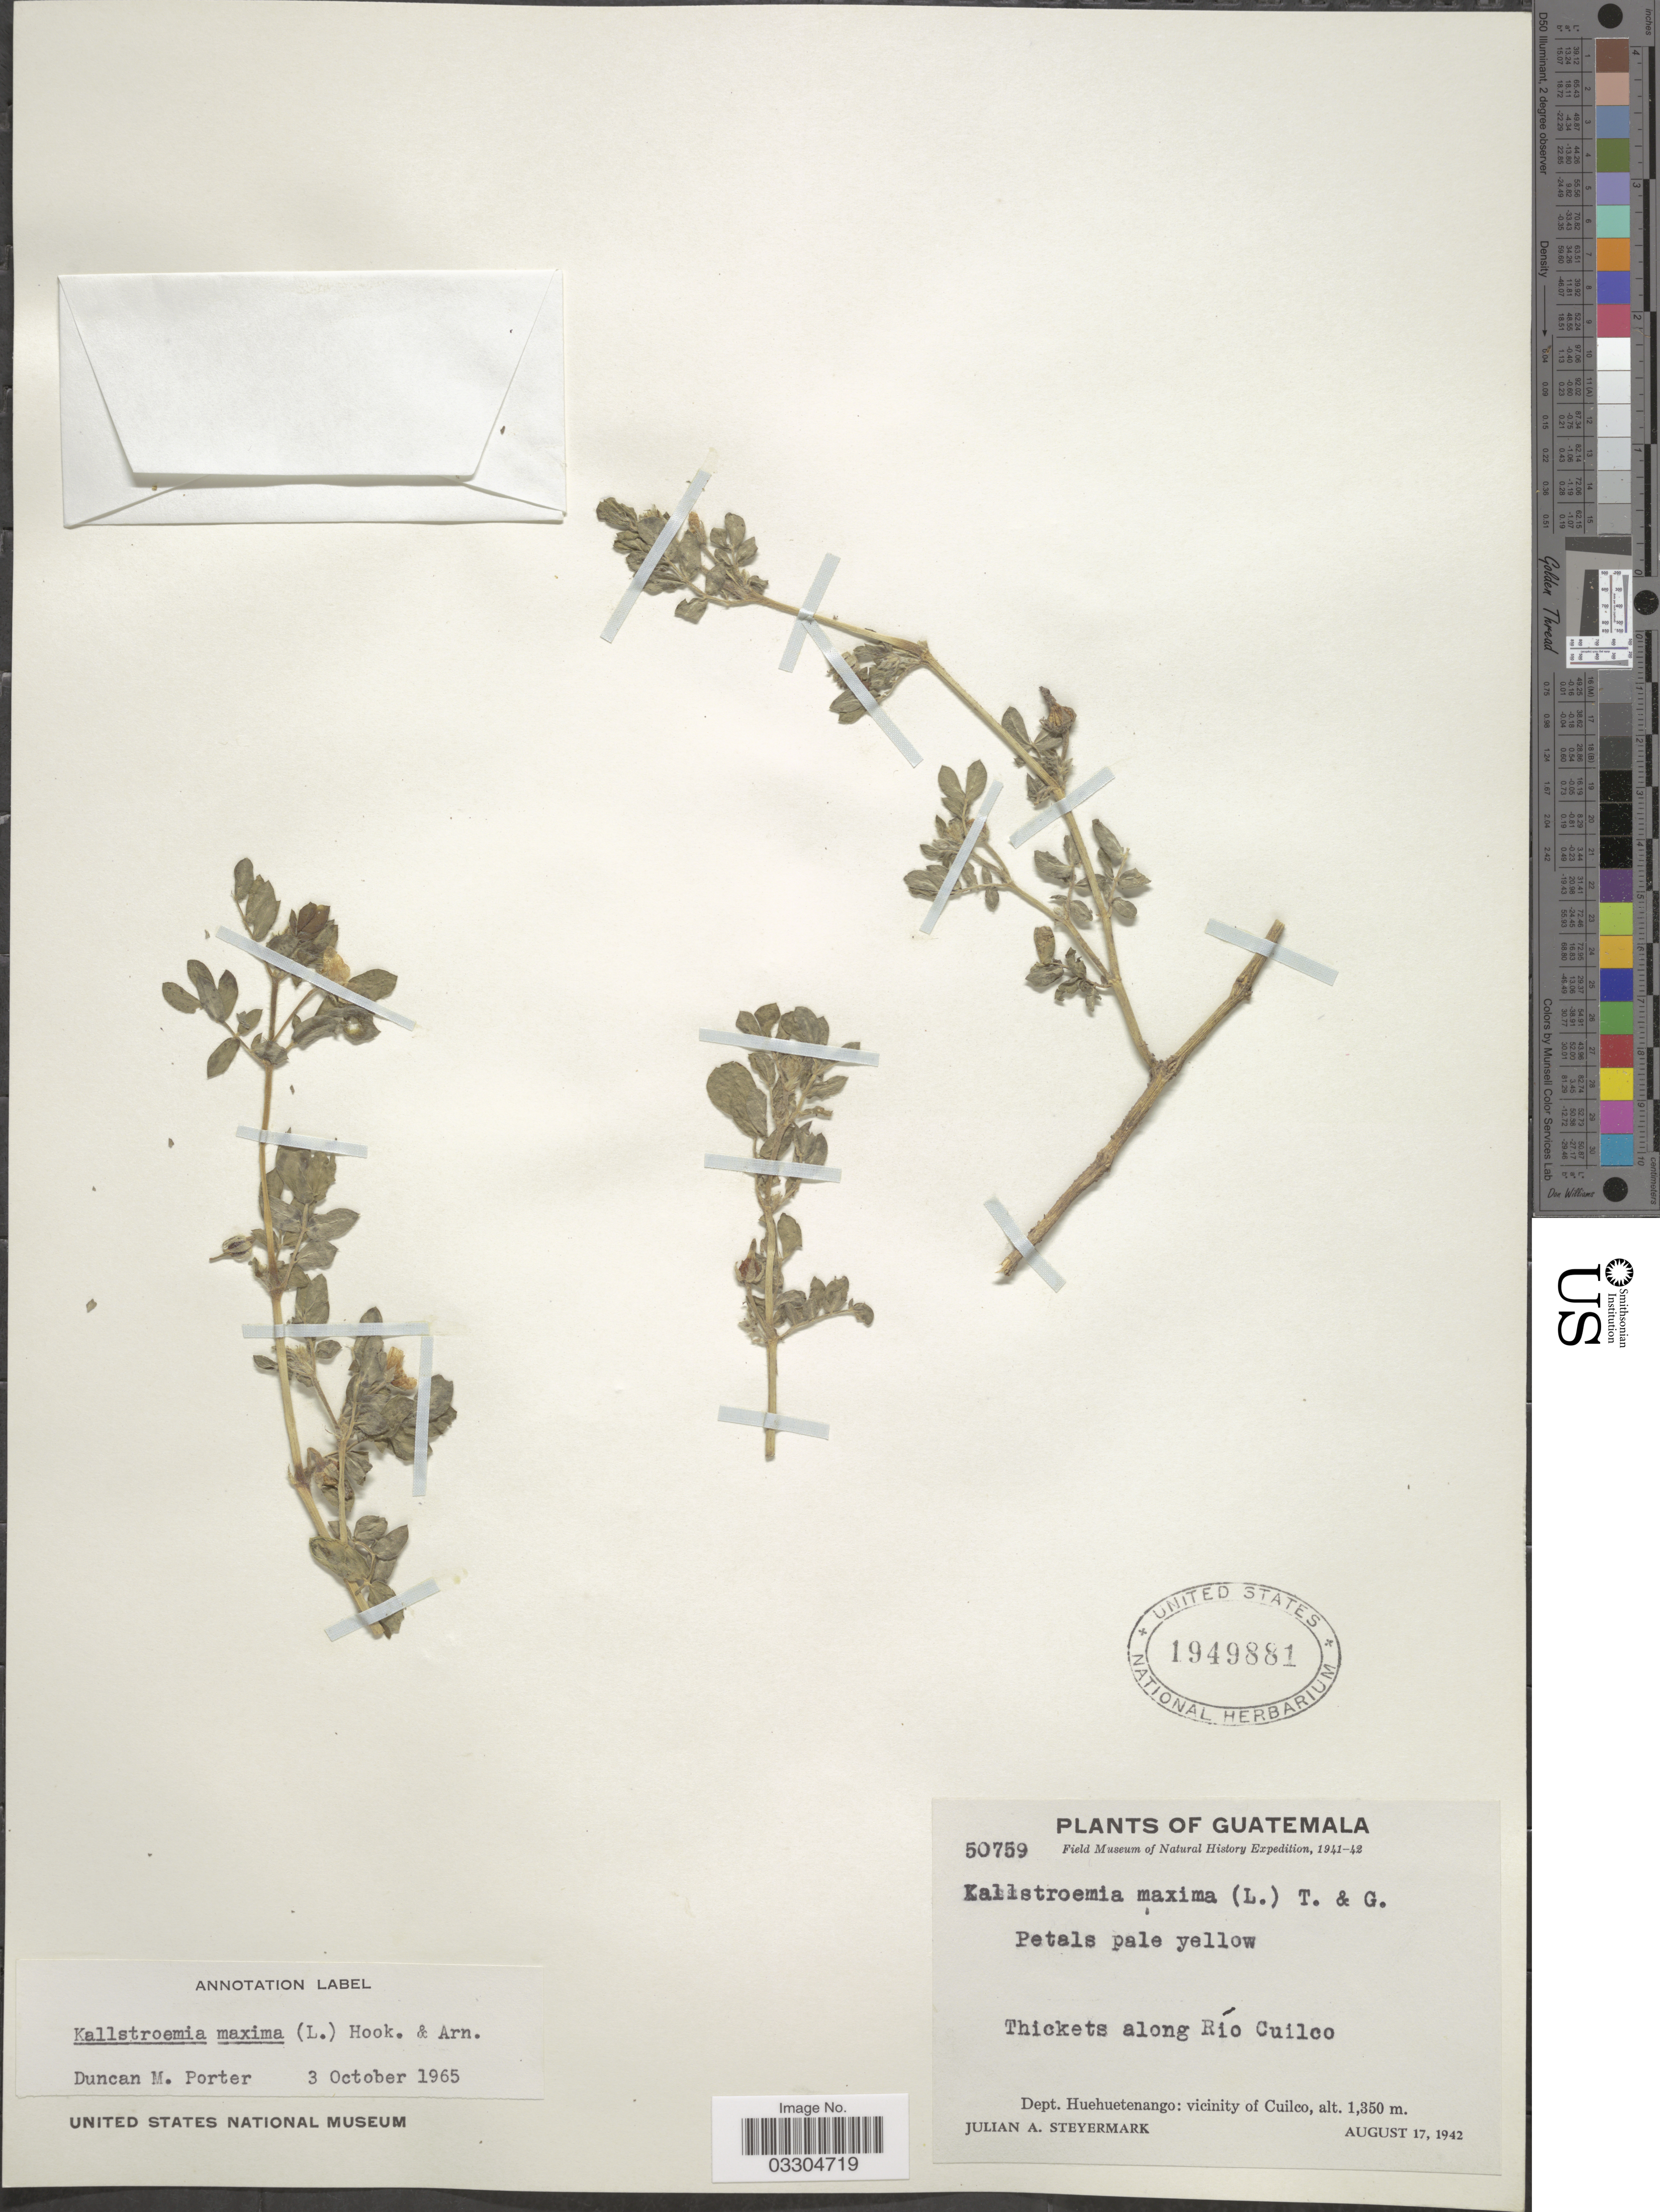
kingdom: Plantae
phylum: Tracheophyta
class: Magnoliopsida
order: Zygophyllales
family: Zygophyllaceae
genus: Kallstroemia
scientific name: Kallstroemia maxima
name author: (L.) Hook. & Arn.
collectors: J. Steyermark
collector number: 50759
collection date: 1942-08-17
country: Guatemala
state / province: Huehuetenango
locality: Thickets along Río Cuilco. Dept. Huehuetenango: vicinity of Cuilco.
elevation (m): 1350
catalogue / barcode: US 1949881